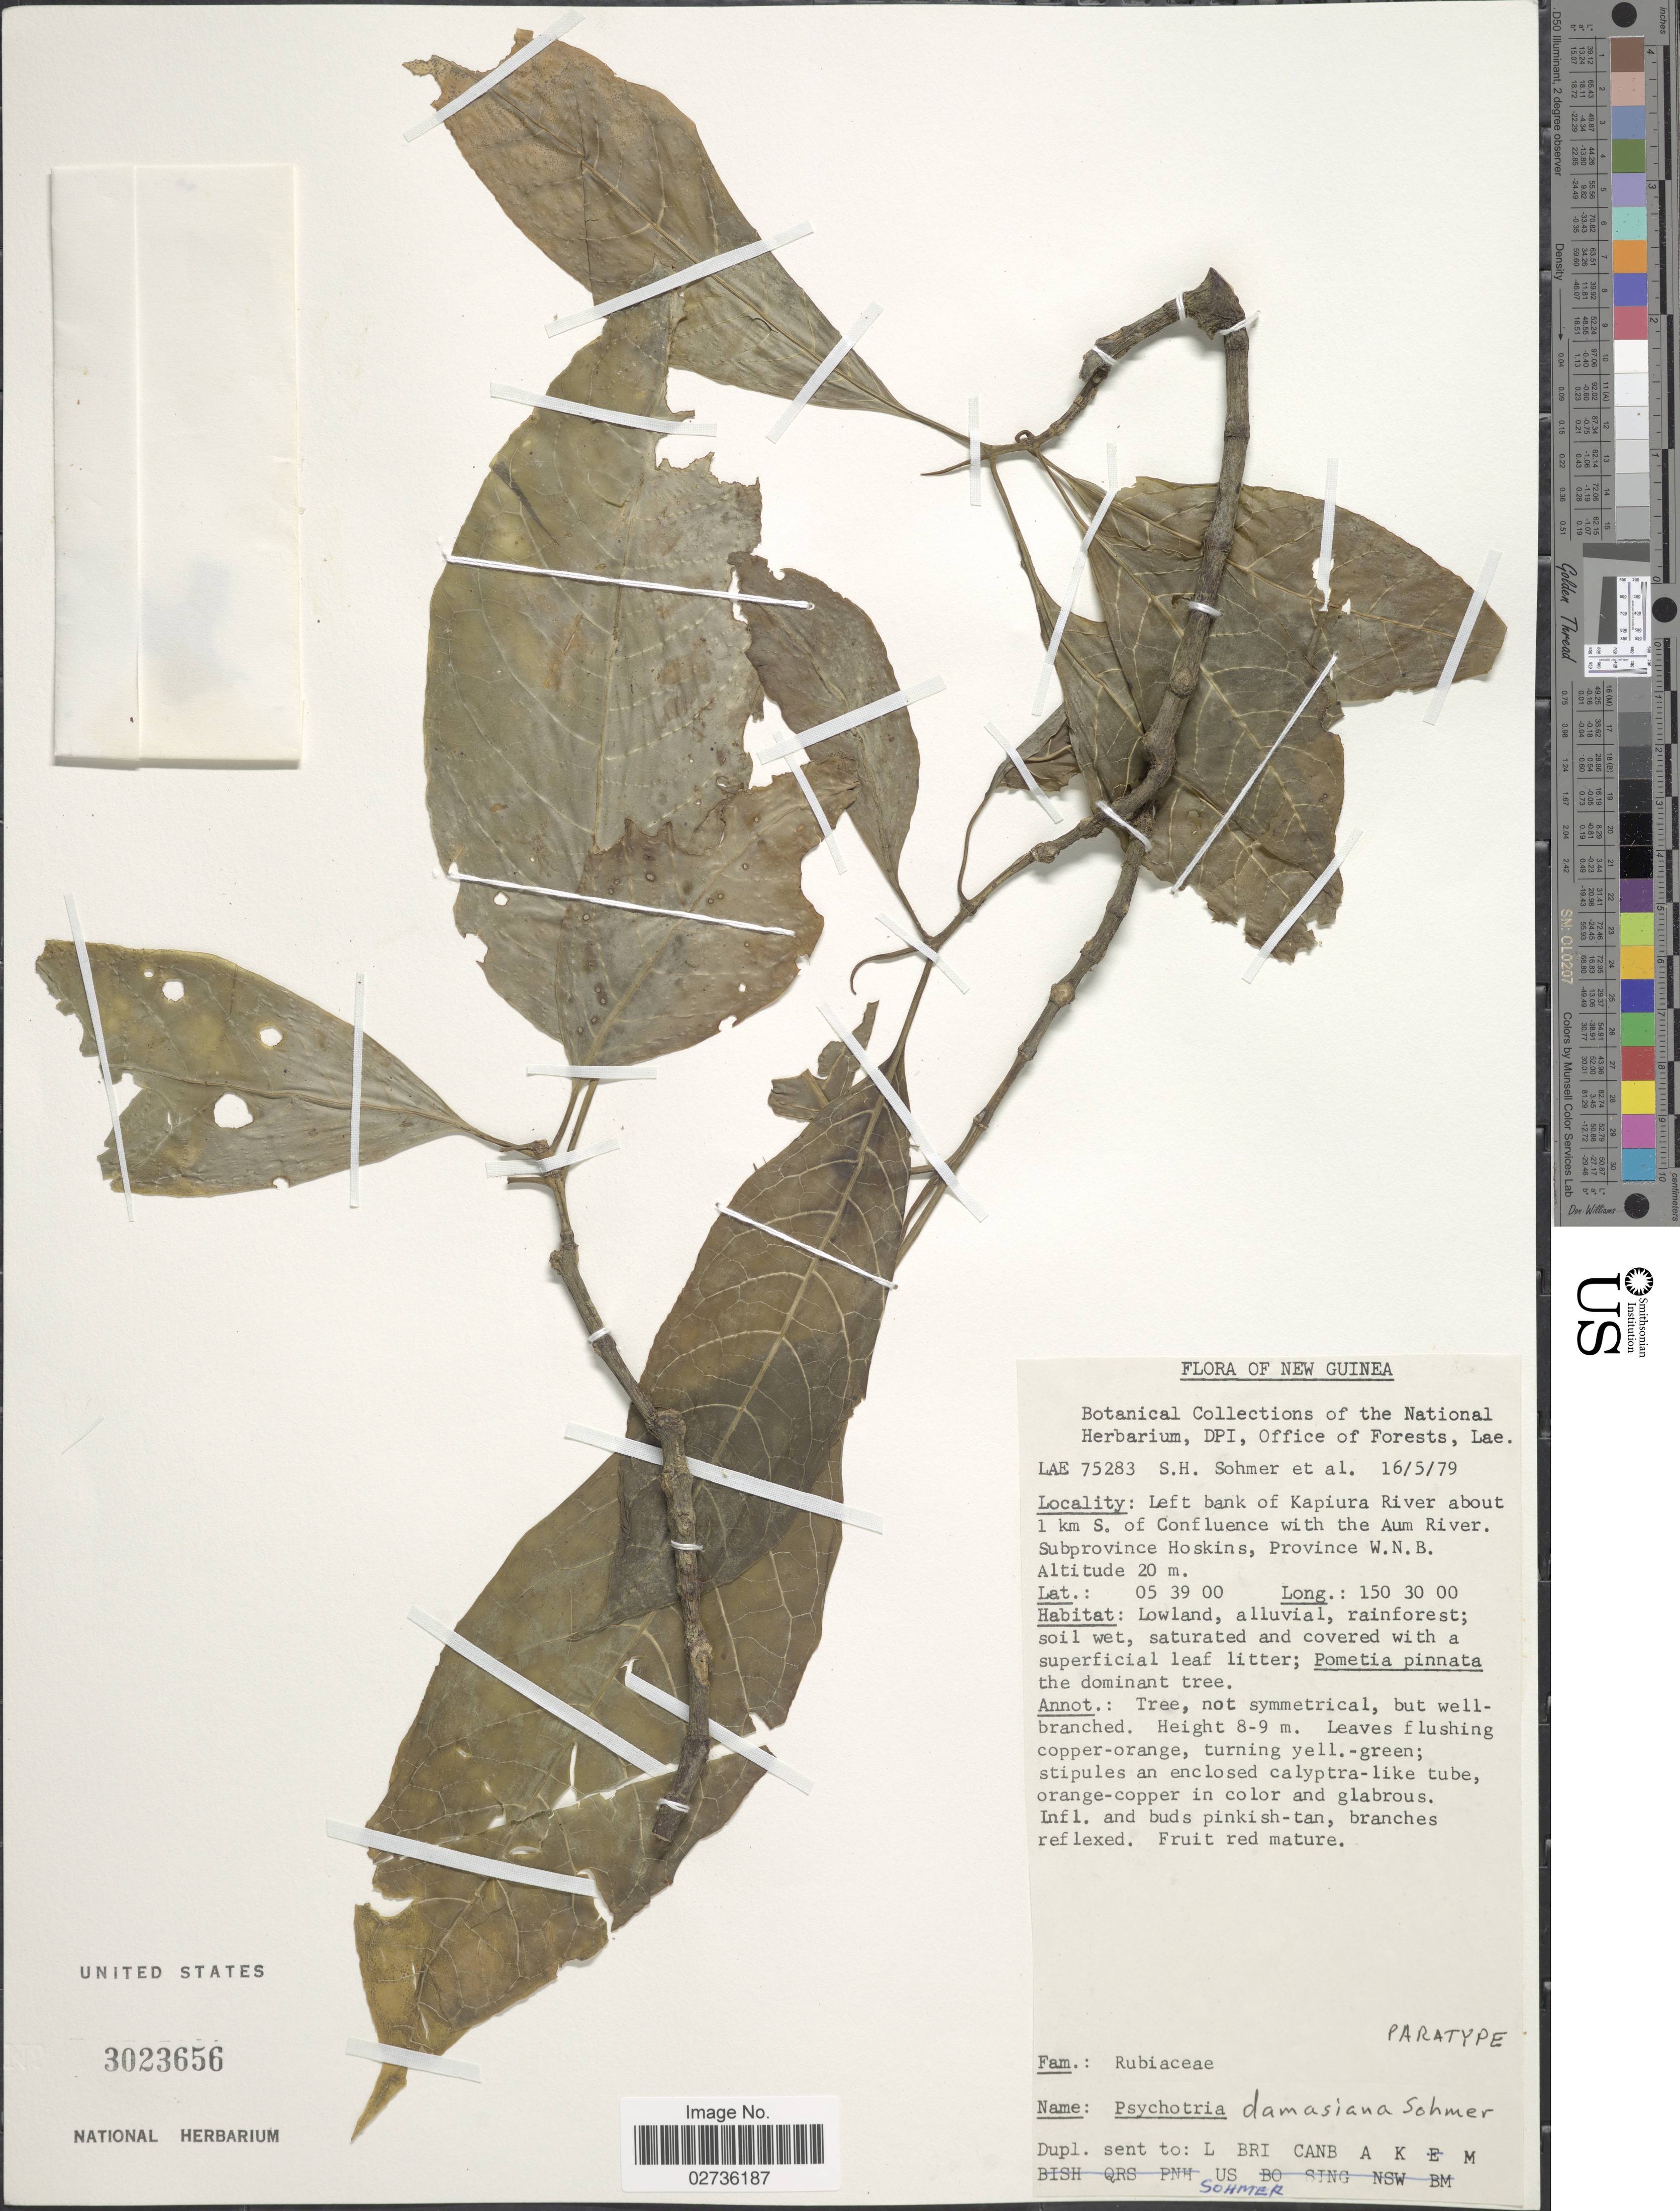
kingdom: Plantae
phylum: Tracheophyta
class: Magnoliopsida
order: Gentianales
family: Rubiaceae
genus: Psychotria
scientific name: Psychotria damasiana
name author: Sohmer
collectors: S. H. Sohmer & et al.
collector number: LAE75283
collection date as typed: Transcribed d/m/y: 16/5/79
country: Papua New Guinea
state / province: West New Britain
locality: New Guinea. Left bank of Kapiura River about 1 km S. of Confluence with the Aum River. Subprovince Hoskins, Province W.N.B.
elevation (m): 20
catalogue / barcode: US 3023656